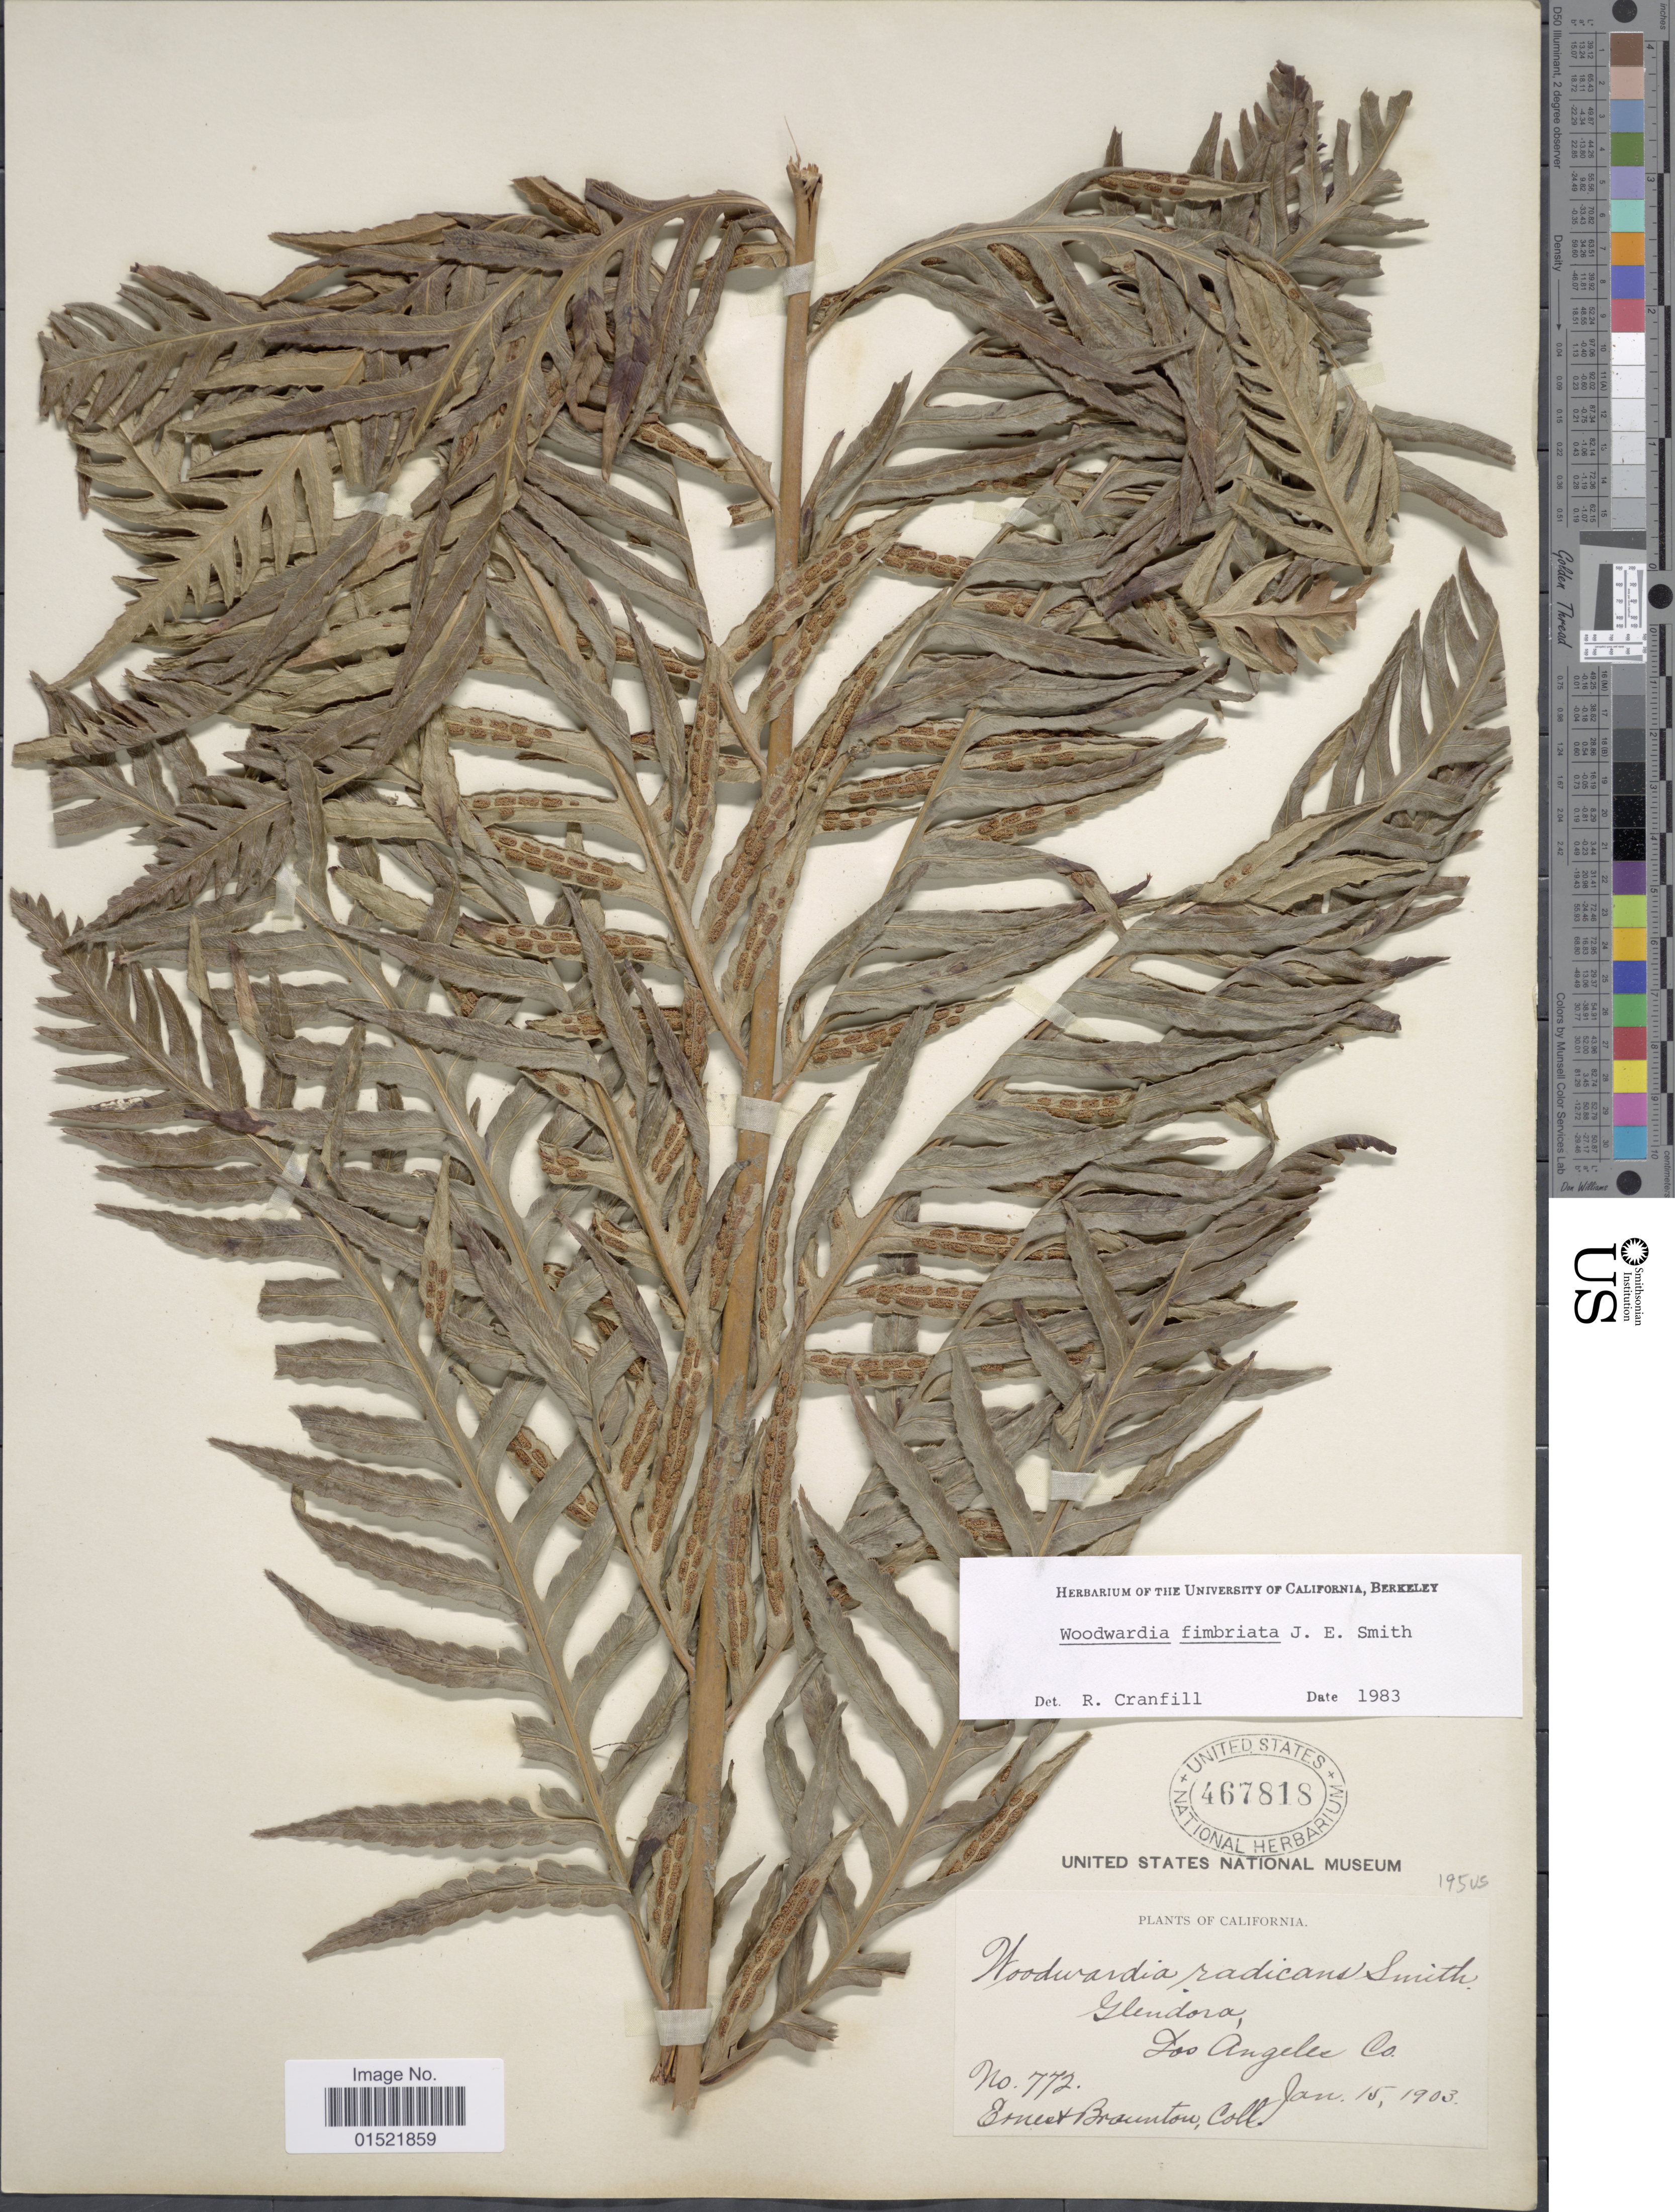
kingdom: Plantae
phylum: Tracheophyta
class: Polypodiopsida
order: Polypodiales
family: Blechnaceae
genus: Woodwardia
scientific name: Woodwardia fimbriata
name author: Sm.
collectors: E. Braunton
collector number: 772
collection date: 1903-01-15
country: United States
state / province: California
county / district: Los Angeles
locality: Glendora, Los Angeles Co.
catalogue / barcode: US 467818